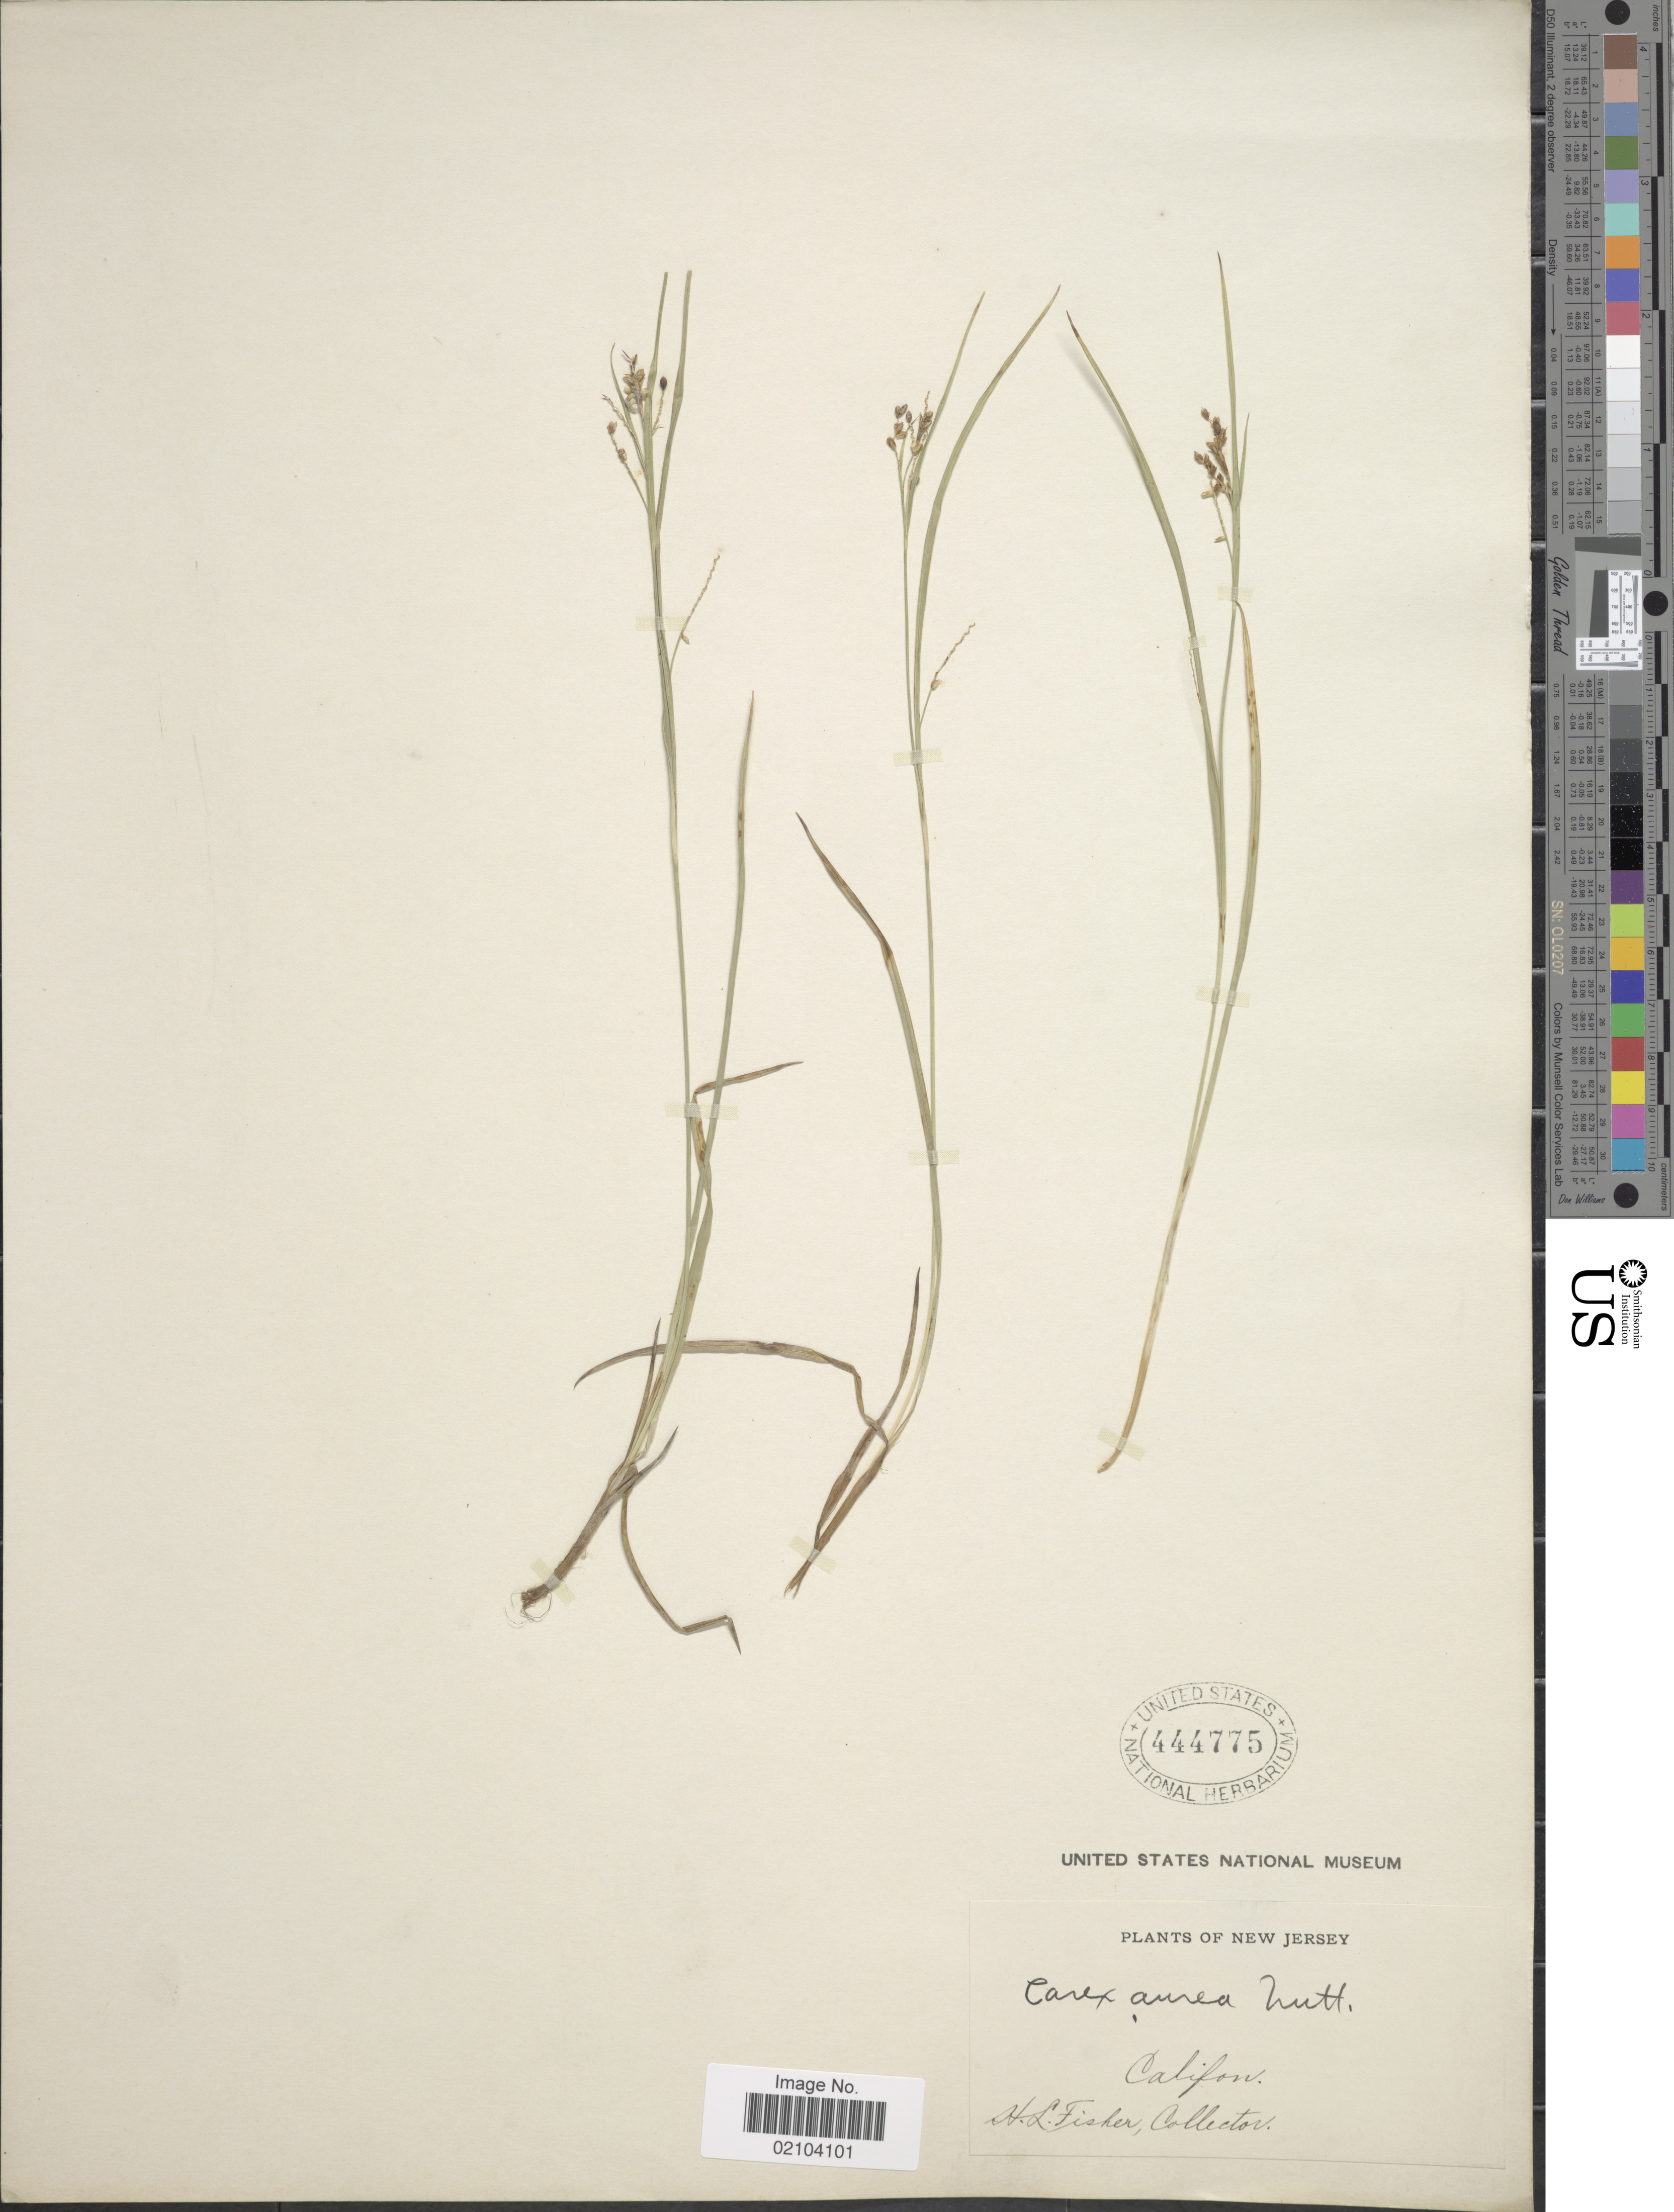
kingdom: Plantae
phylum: Tracheophyta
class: Liliopsida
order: Poales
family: Cyperaceae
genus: Carex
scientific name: Carex aurea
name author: Nutt.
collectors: H. L. Fisher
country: United States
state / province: New Jersey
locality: Califon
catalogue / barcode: US 444775